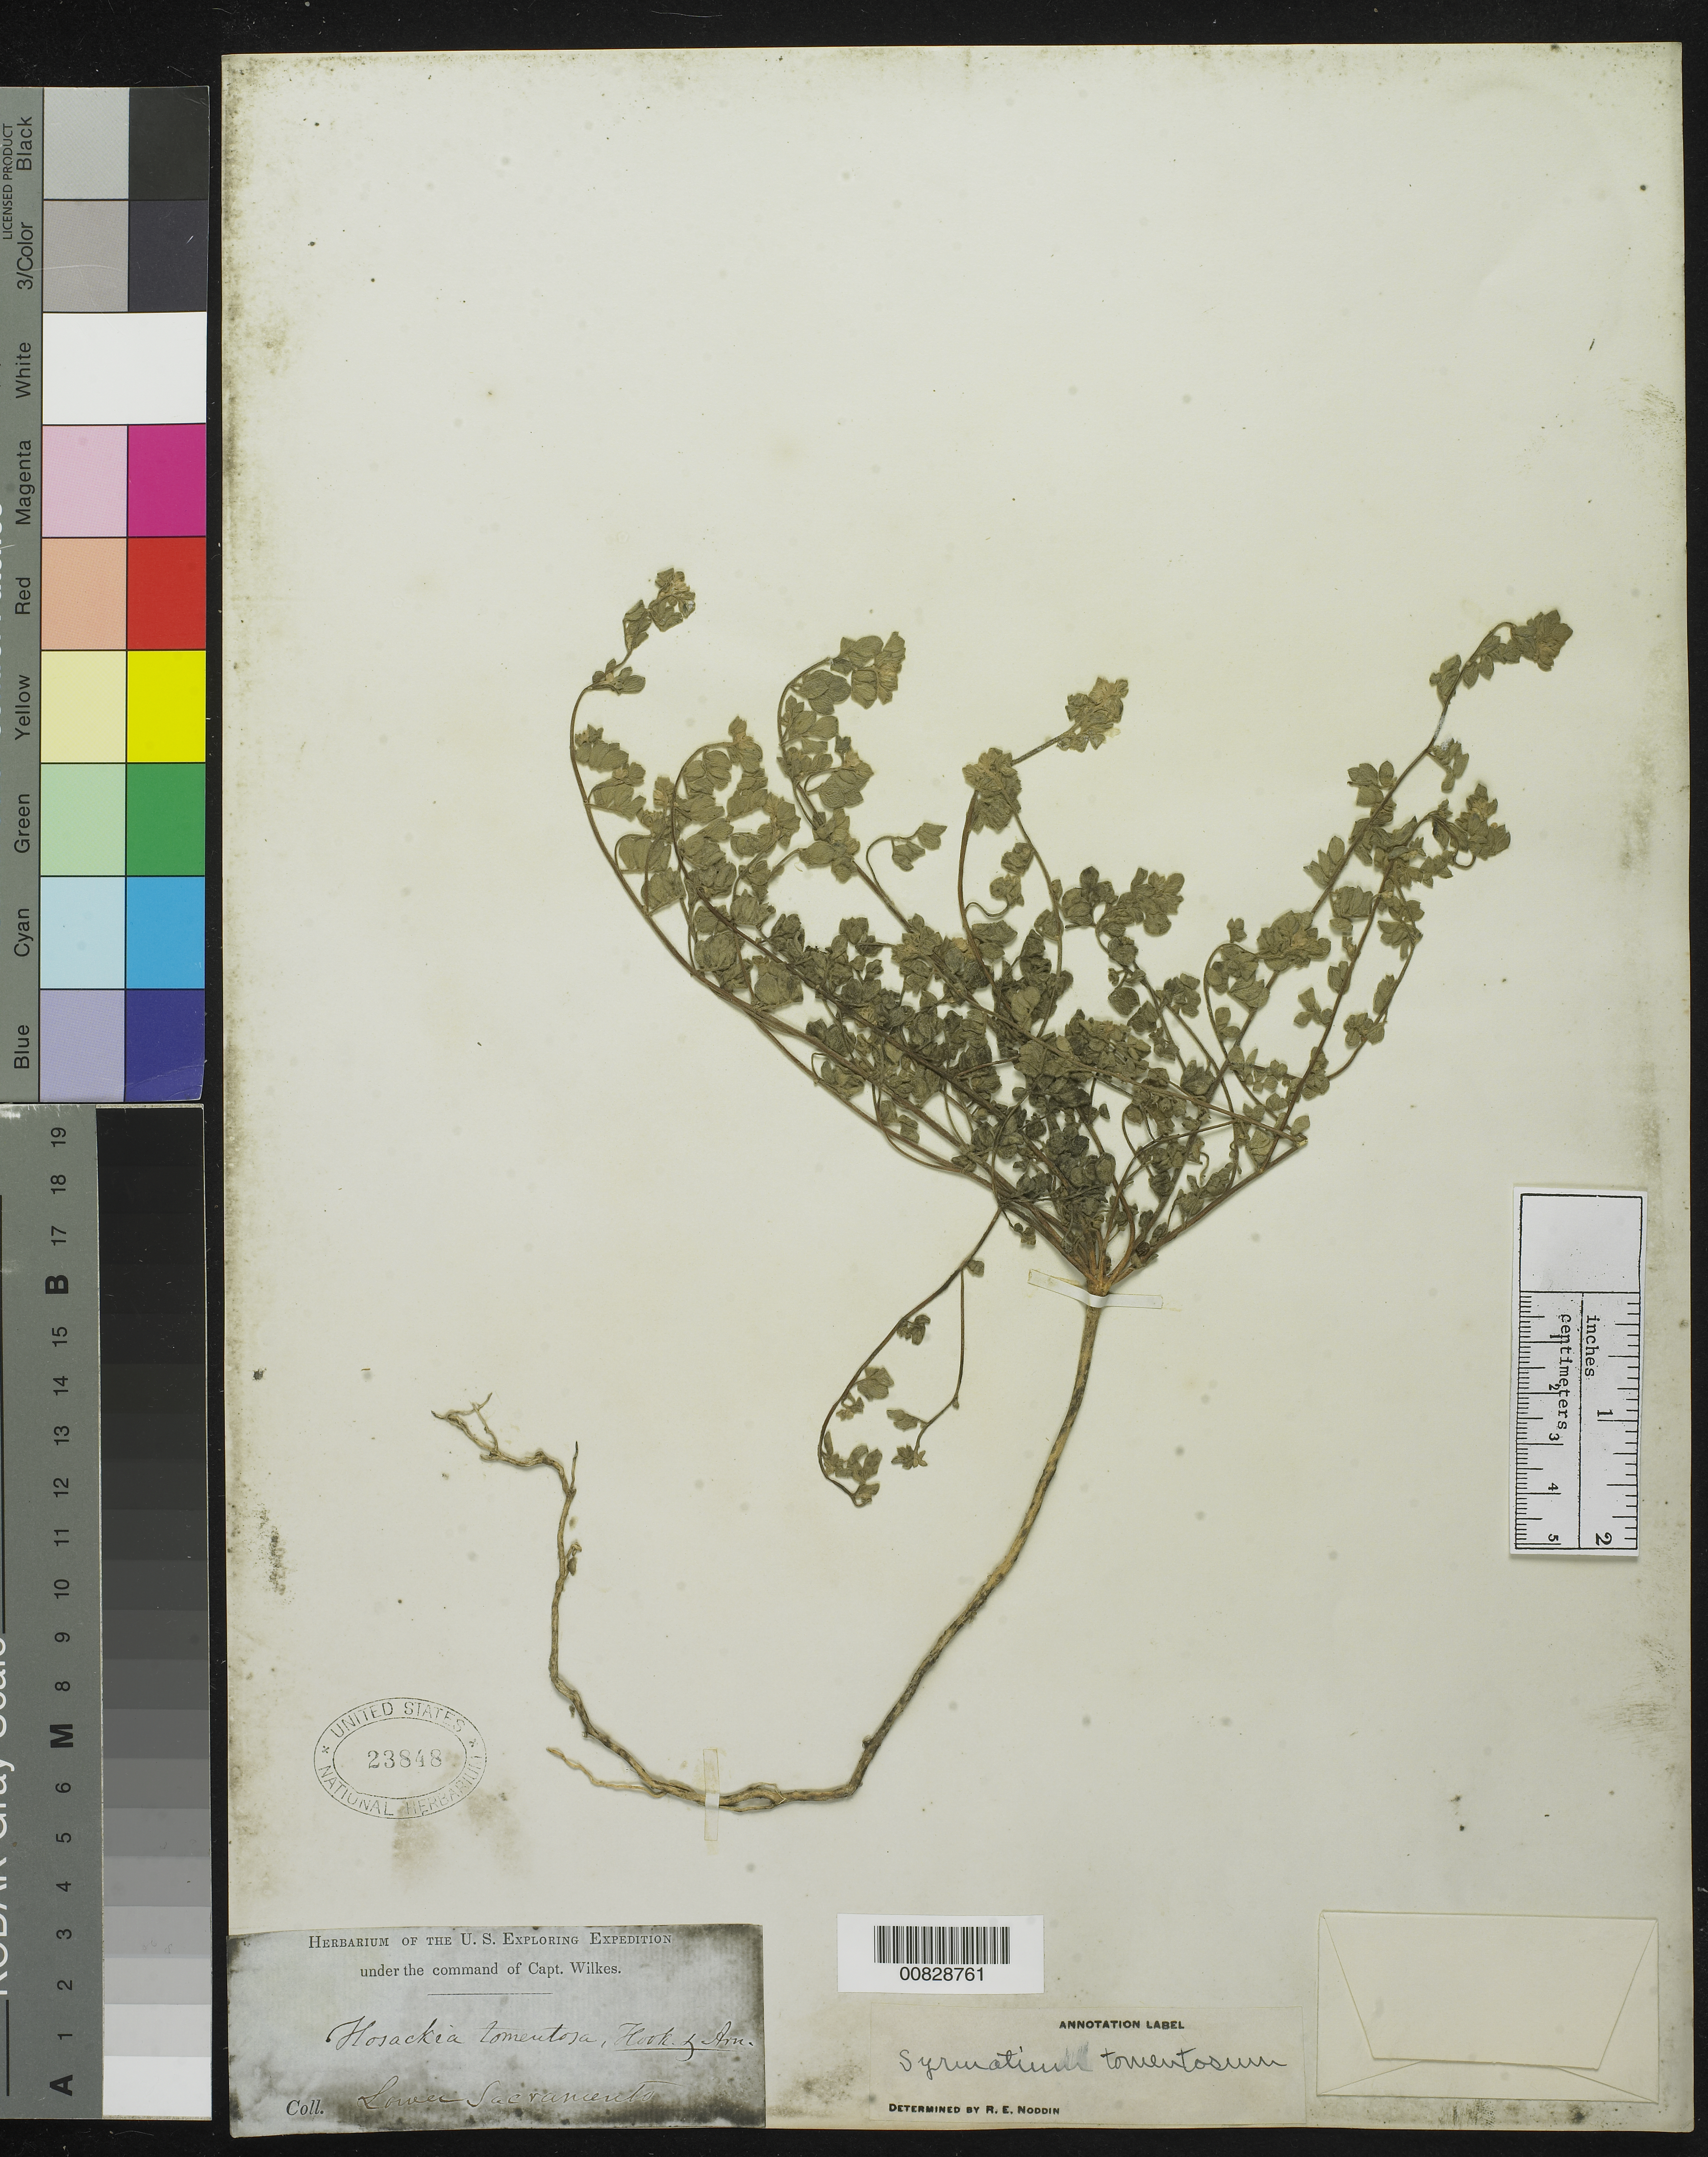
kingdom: Plantae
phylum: Tracheophyta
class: Magnoliopsida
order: Fabales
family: Fabaceae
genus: Syrmatium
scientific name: Syrmatium tomentosum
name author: (Hook. & Arn.) Vogel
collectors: Wilkes Explor. Exped.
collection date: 1838/1842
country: United States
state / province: California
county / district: Sacramento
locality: Lower Sacramento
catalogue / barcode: US 23848